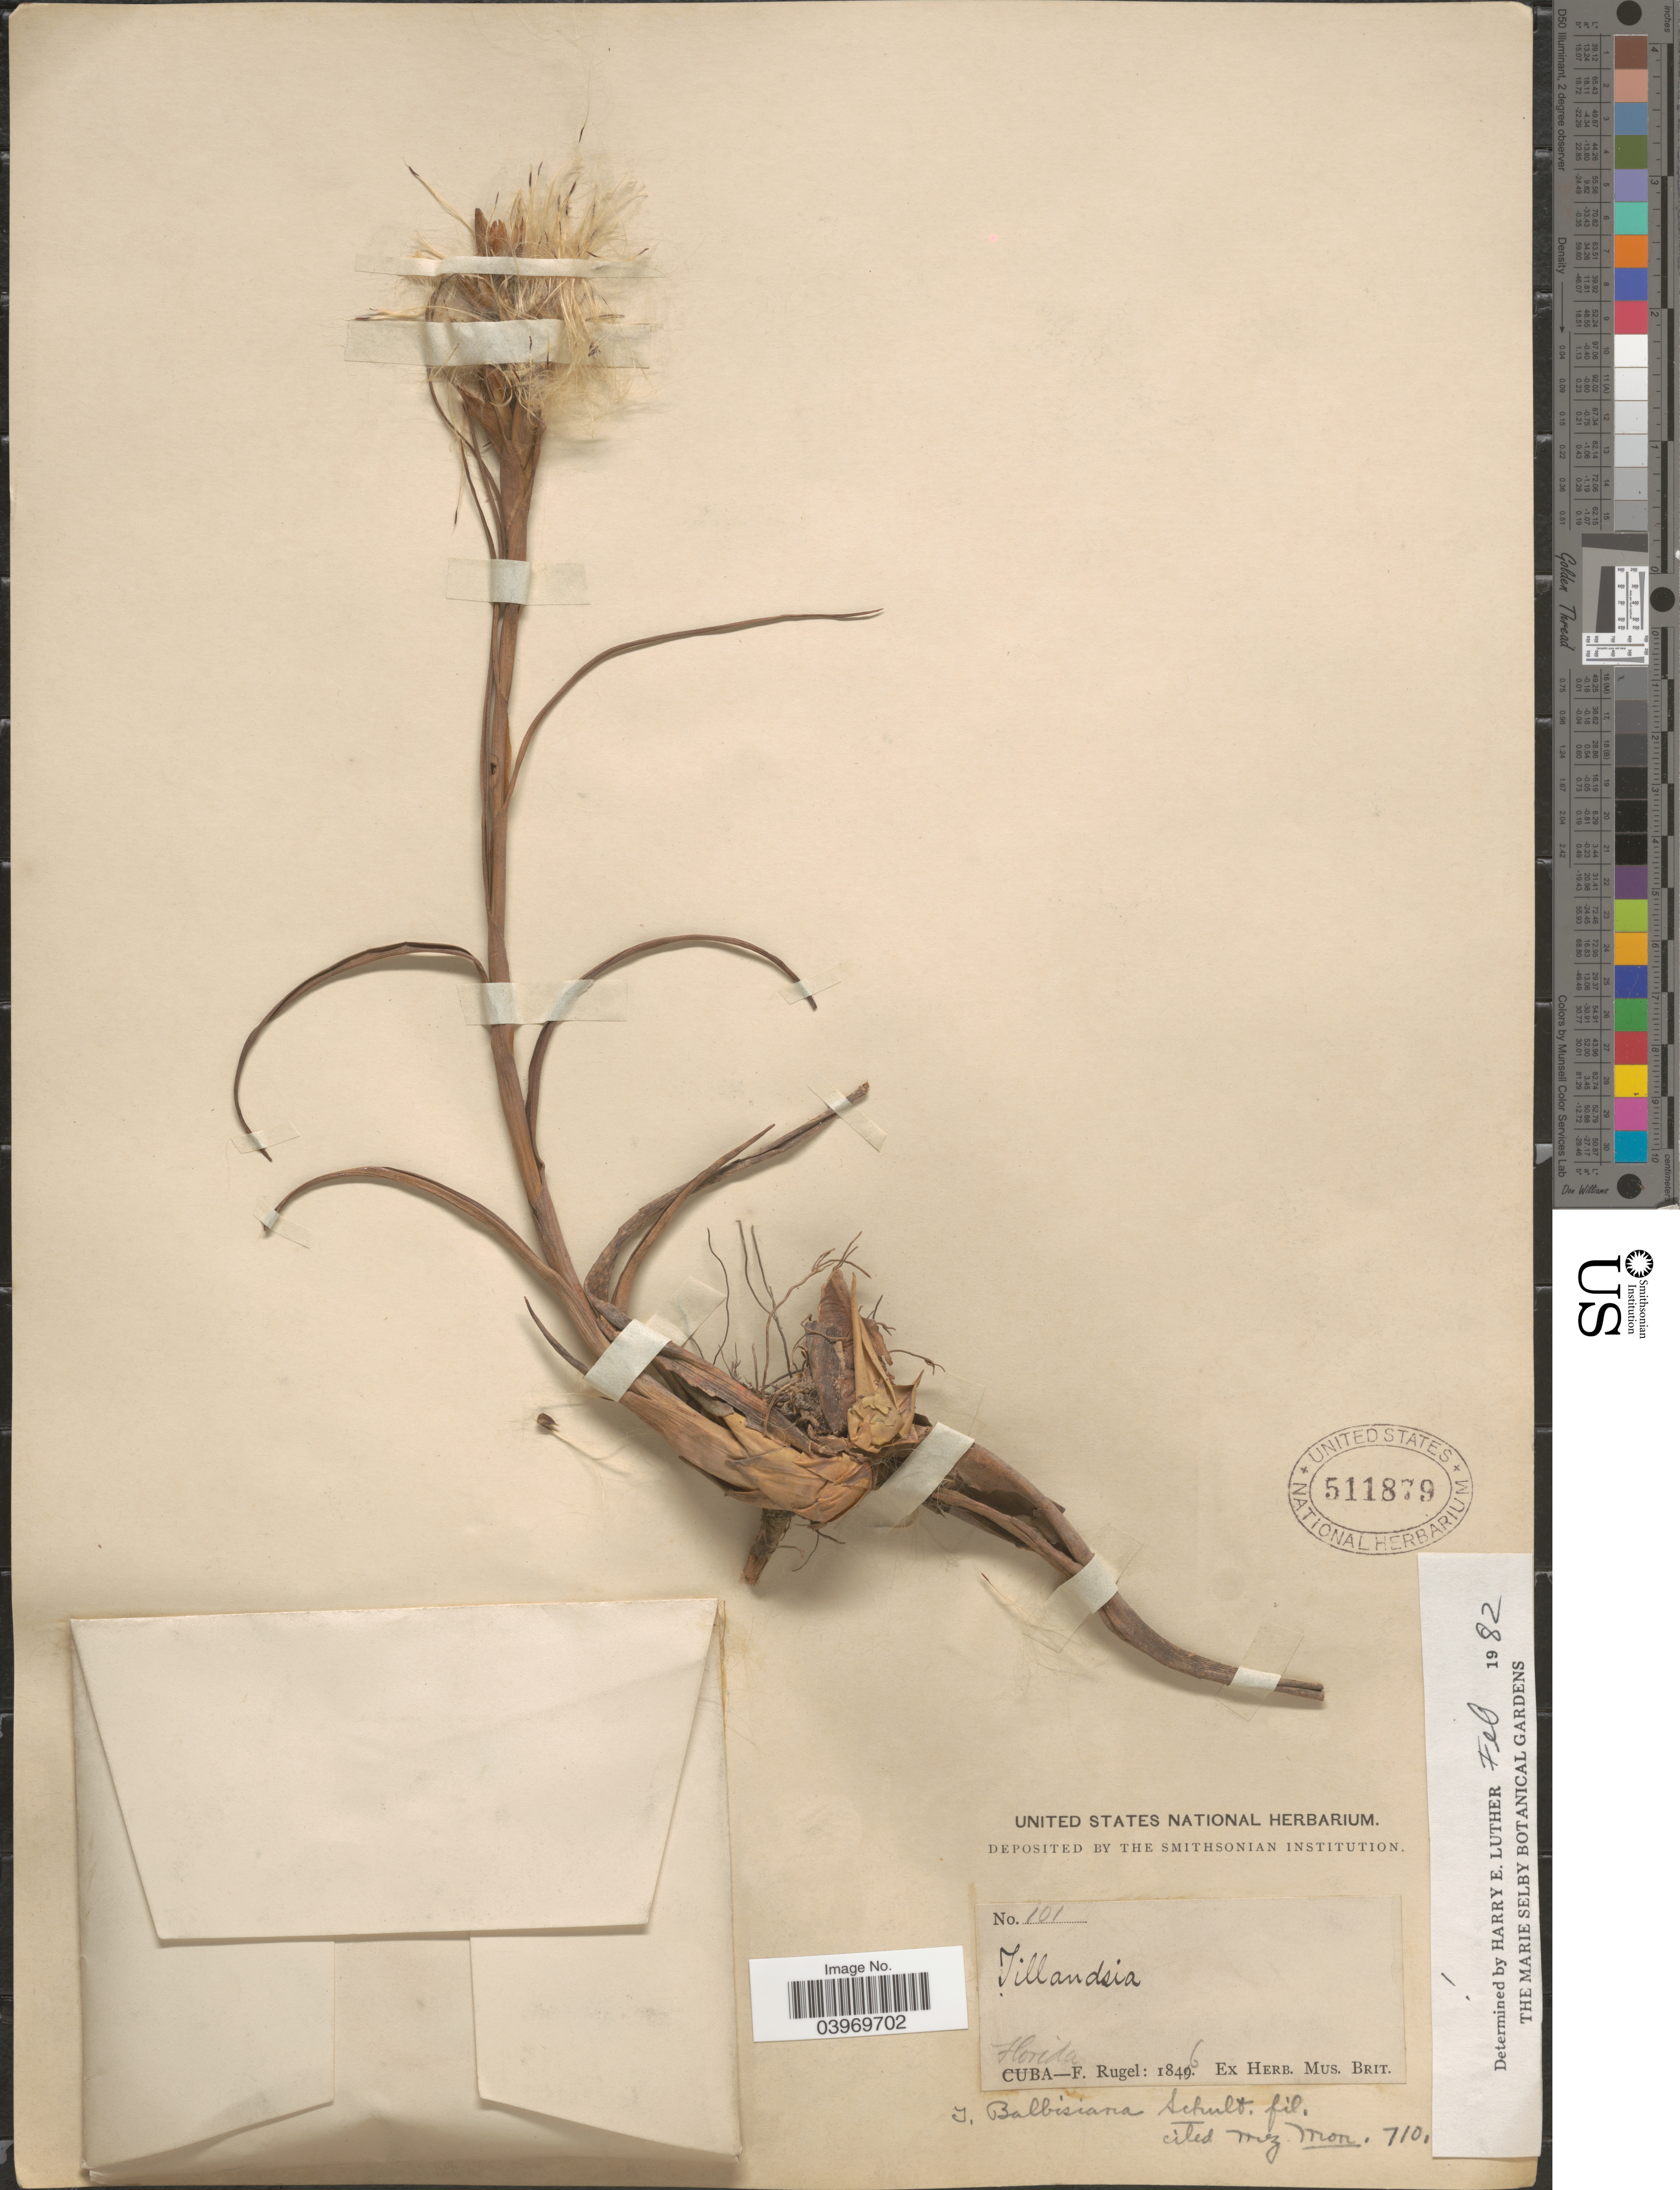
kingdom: Plantae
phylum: Tracheophyta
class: Liliopsida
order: Poales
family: Bromeliaceae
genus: Tillandsia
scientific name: Tillandsia balbisiana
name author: Schult. f.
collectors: F. Rugel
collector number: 101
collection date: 1846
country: United States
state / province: Florida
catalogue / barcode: US 511879